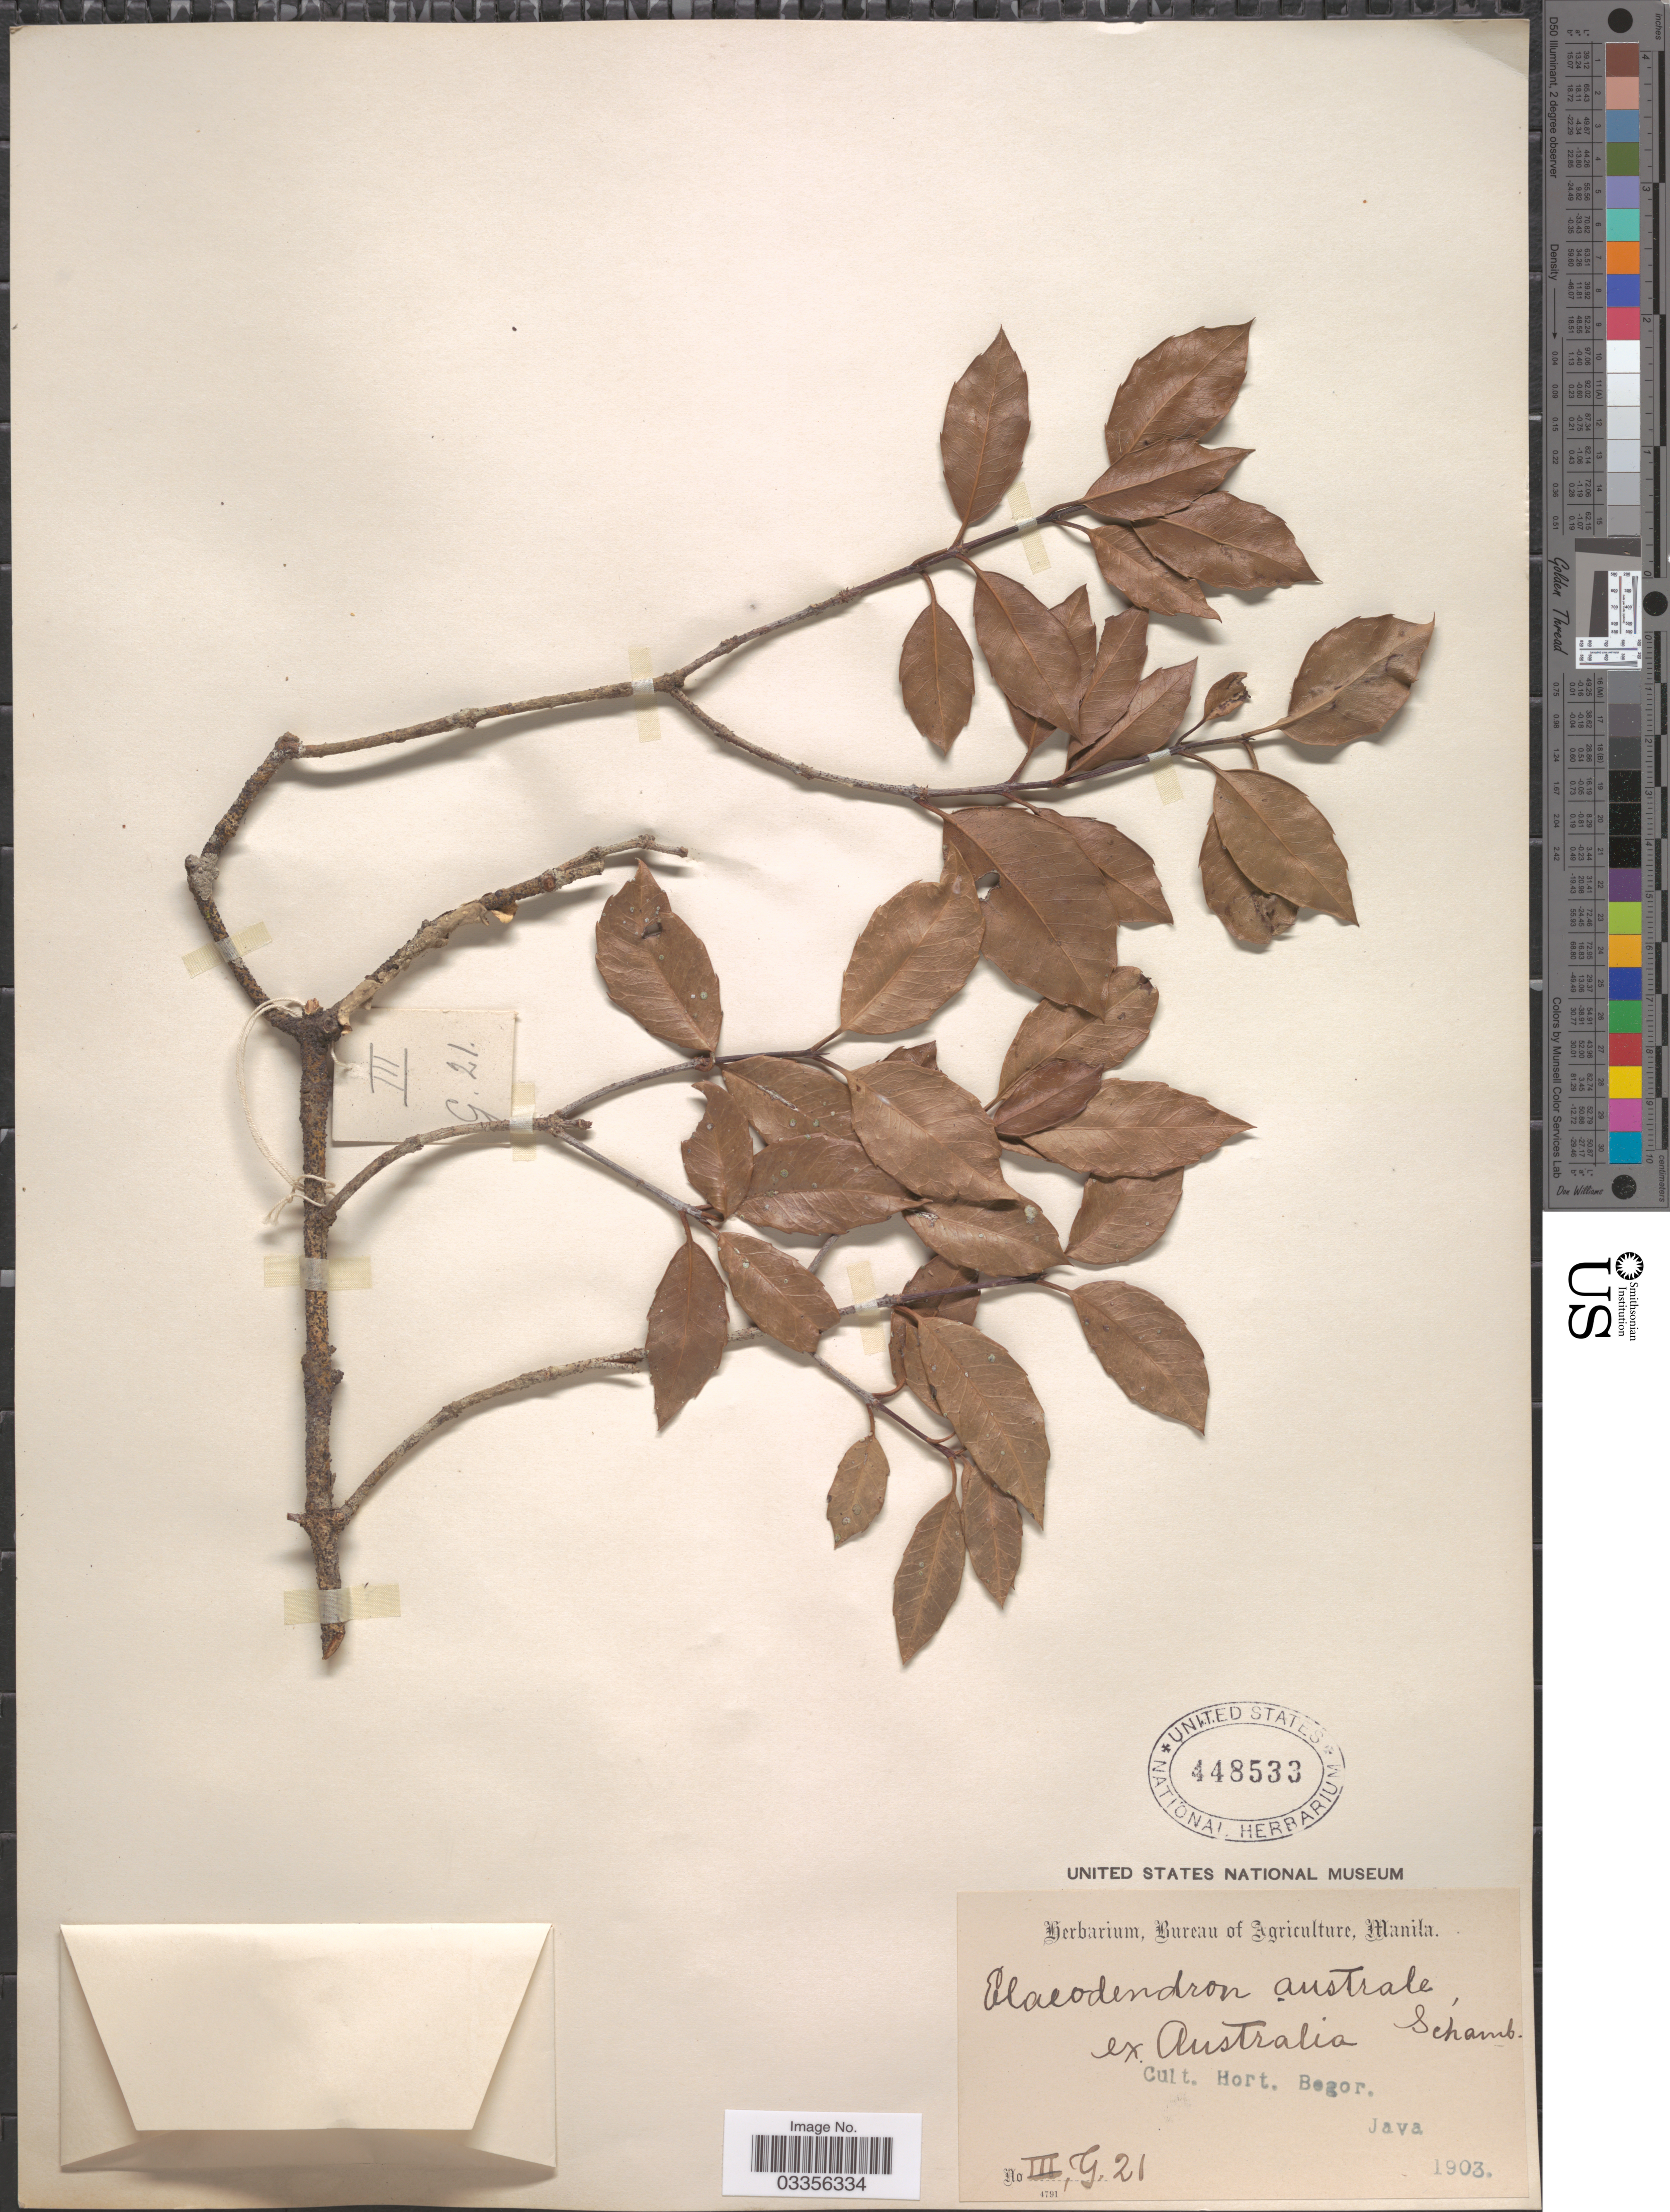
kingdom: Plantae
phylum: Tracheophyta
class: Magnoliopsida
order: Celastrales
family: Celastraceae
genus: Elaeodendron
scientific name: Elaeodendron australe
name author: Vent.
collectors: Ex herb. Bureau of Agriculture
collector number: III, G, 21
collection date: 1903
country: Indonesia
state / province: Java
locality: Cult. Hort. Bogor.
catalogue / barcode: US 448533